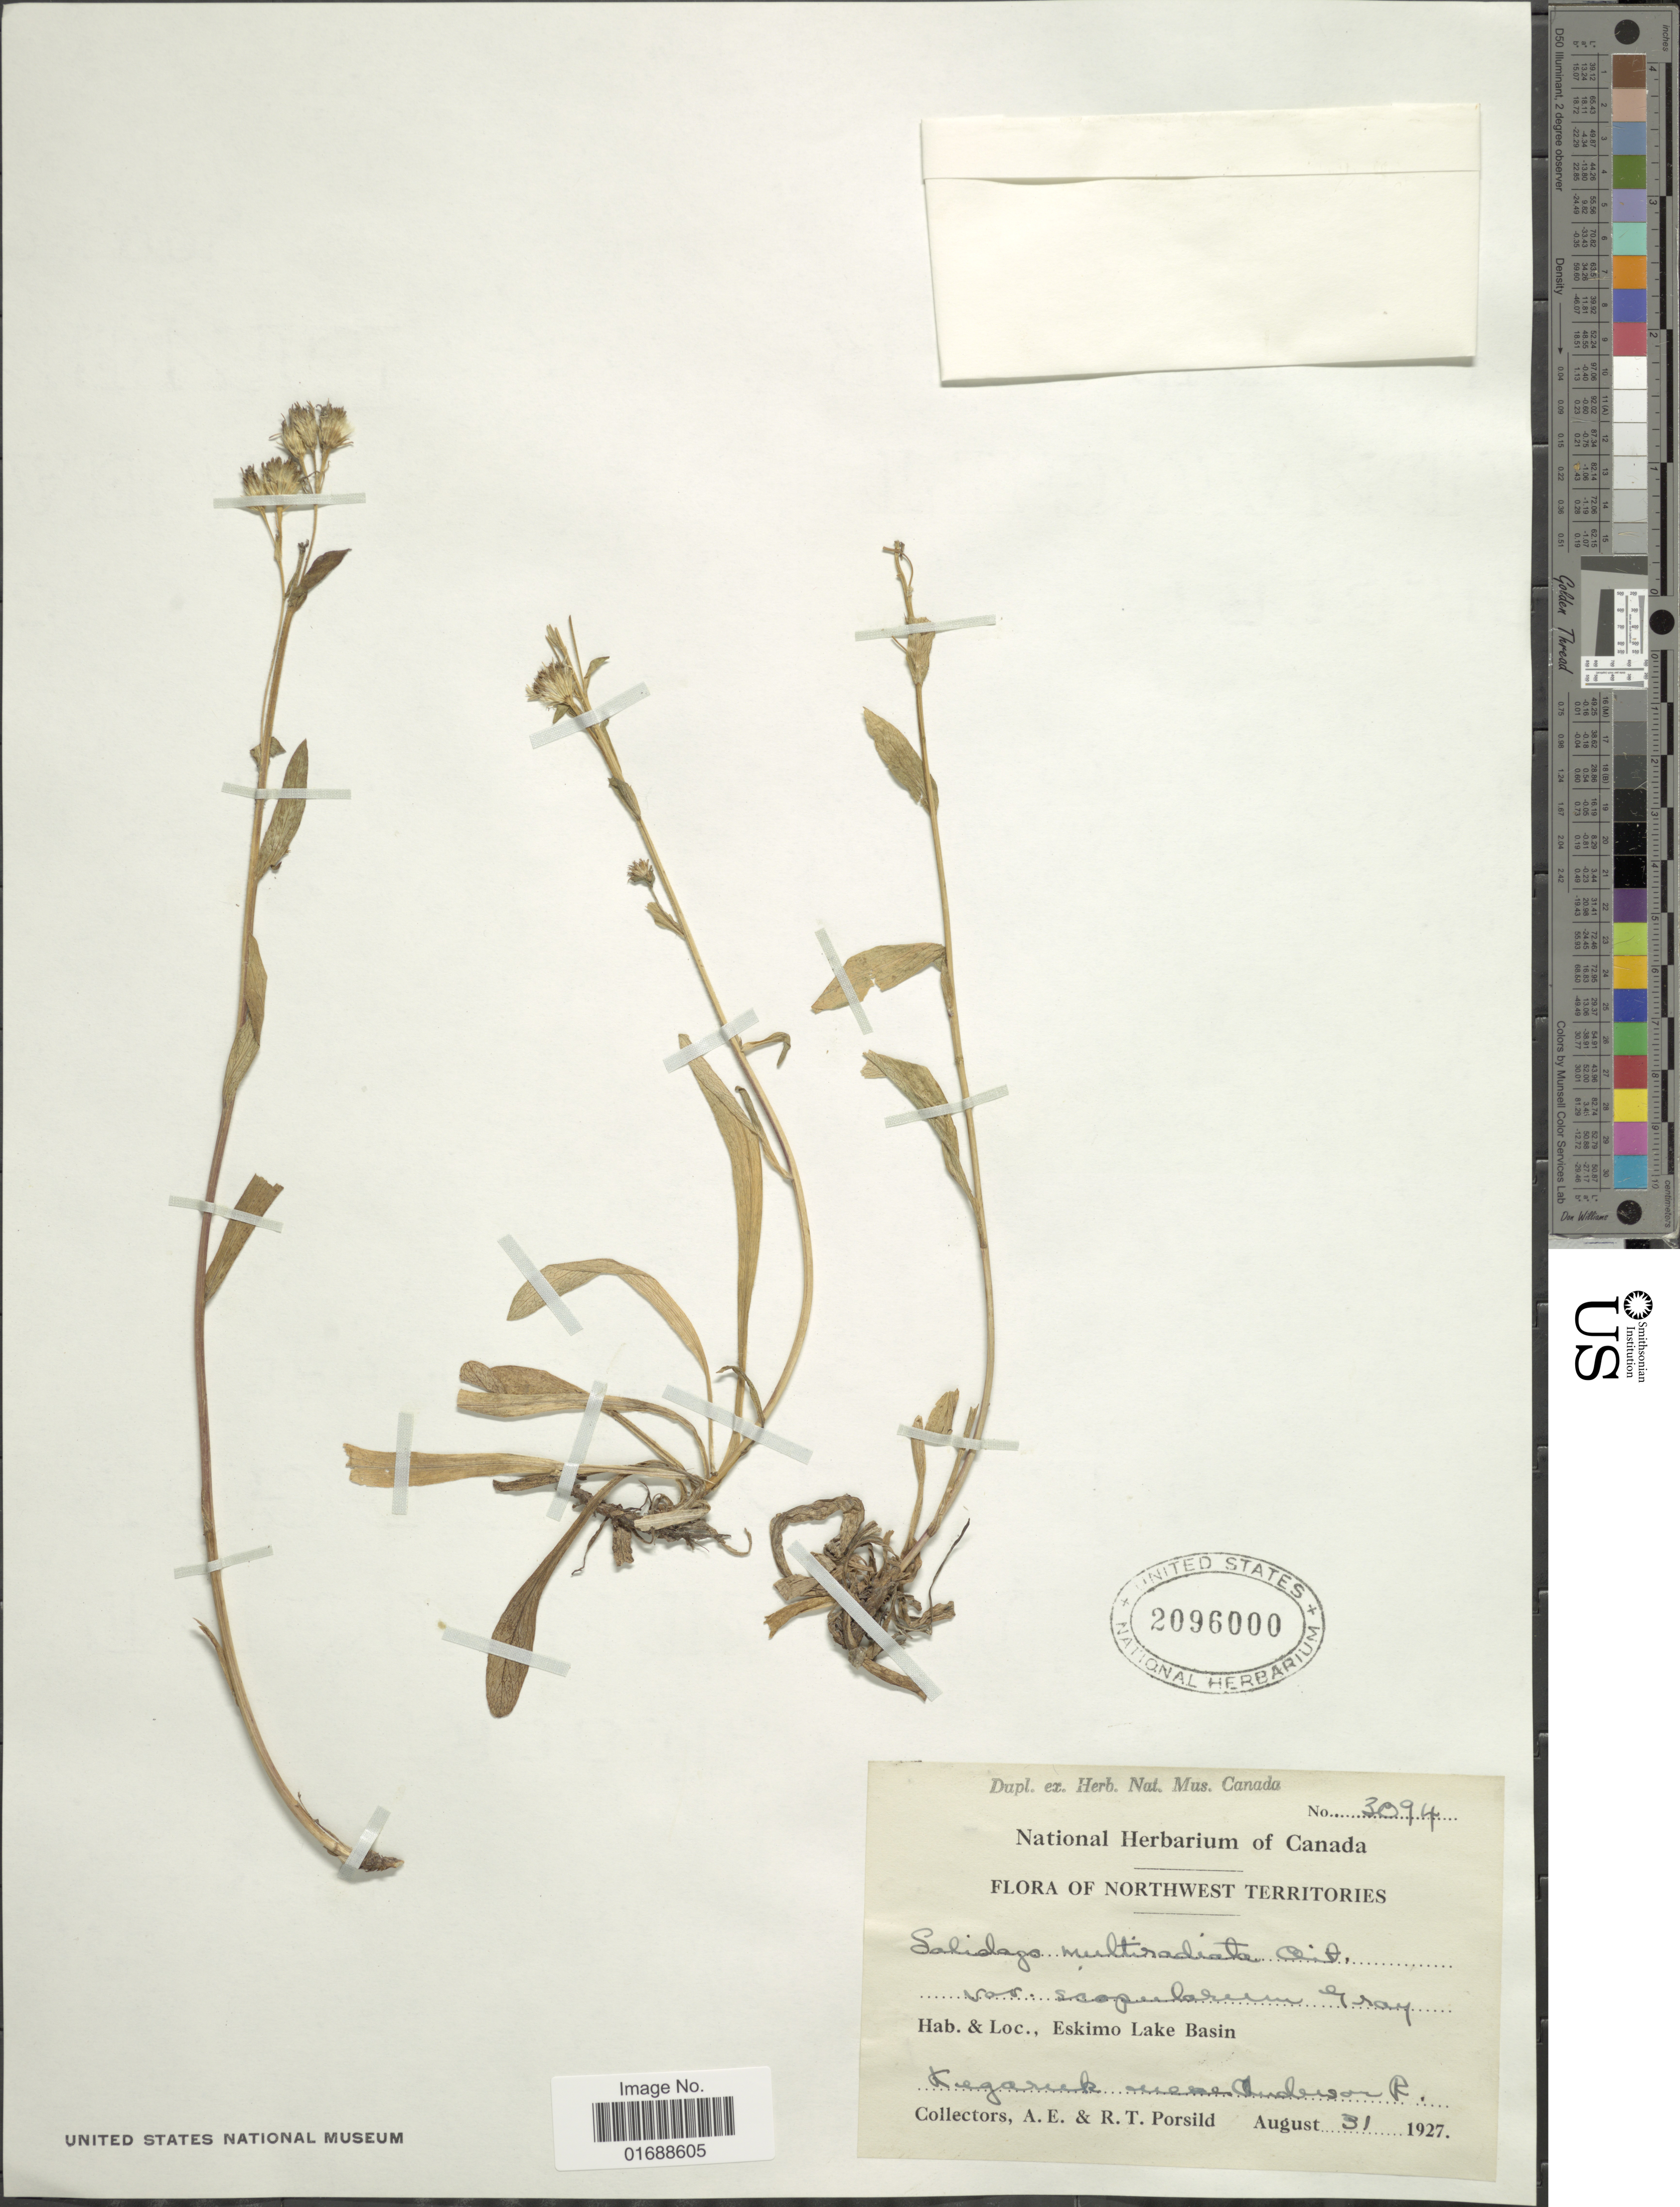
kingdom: Plantae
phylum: Tracheophyta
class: Magnoliopsida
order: Asterales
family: Asteraceae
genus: Solidago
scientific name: Solidago multiradiata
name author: Aiton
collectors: A. E. Porsild & R. T. Porsild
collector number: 3094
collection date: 1927-08-31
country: Canada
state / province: Northwest Territories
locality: Eskimo Lake Basin, Kegaruk (Kugaaruk). Anderson R.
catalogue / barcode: US 2096000